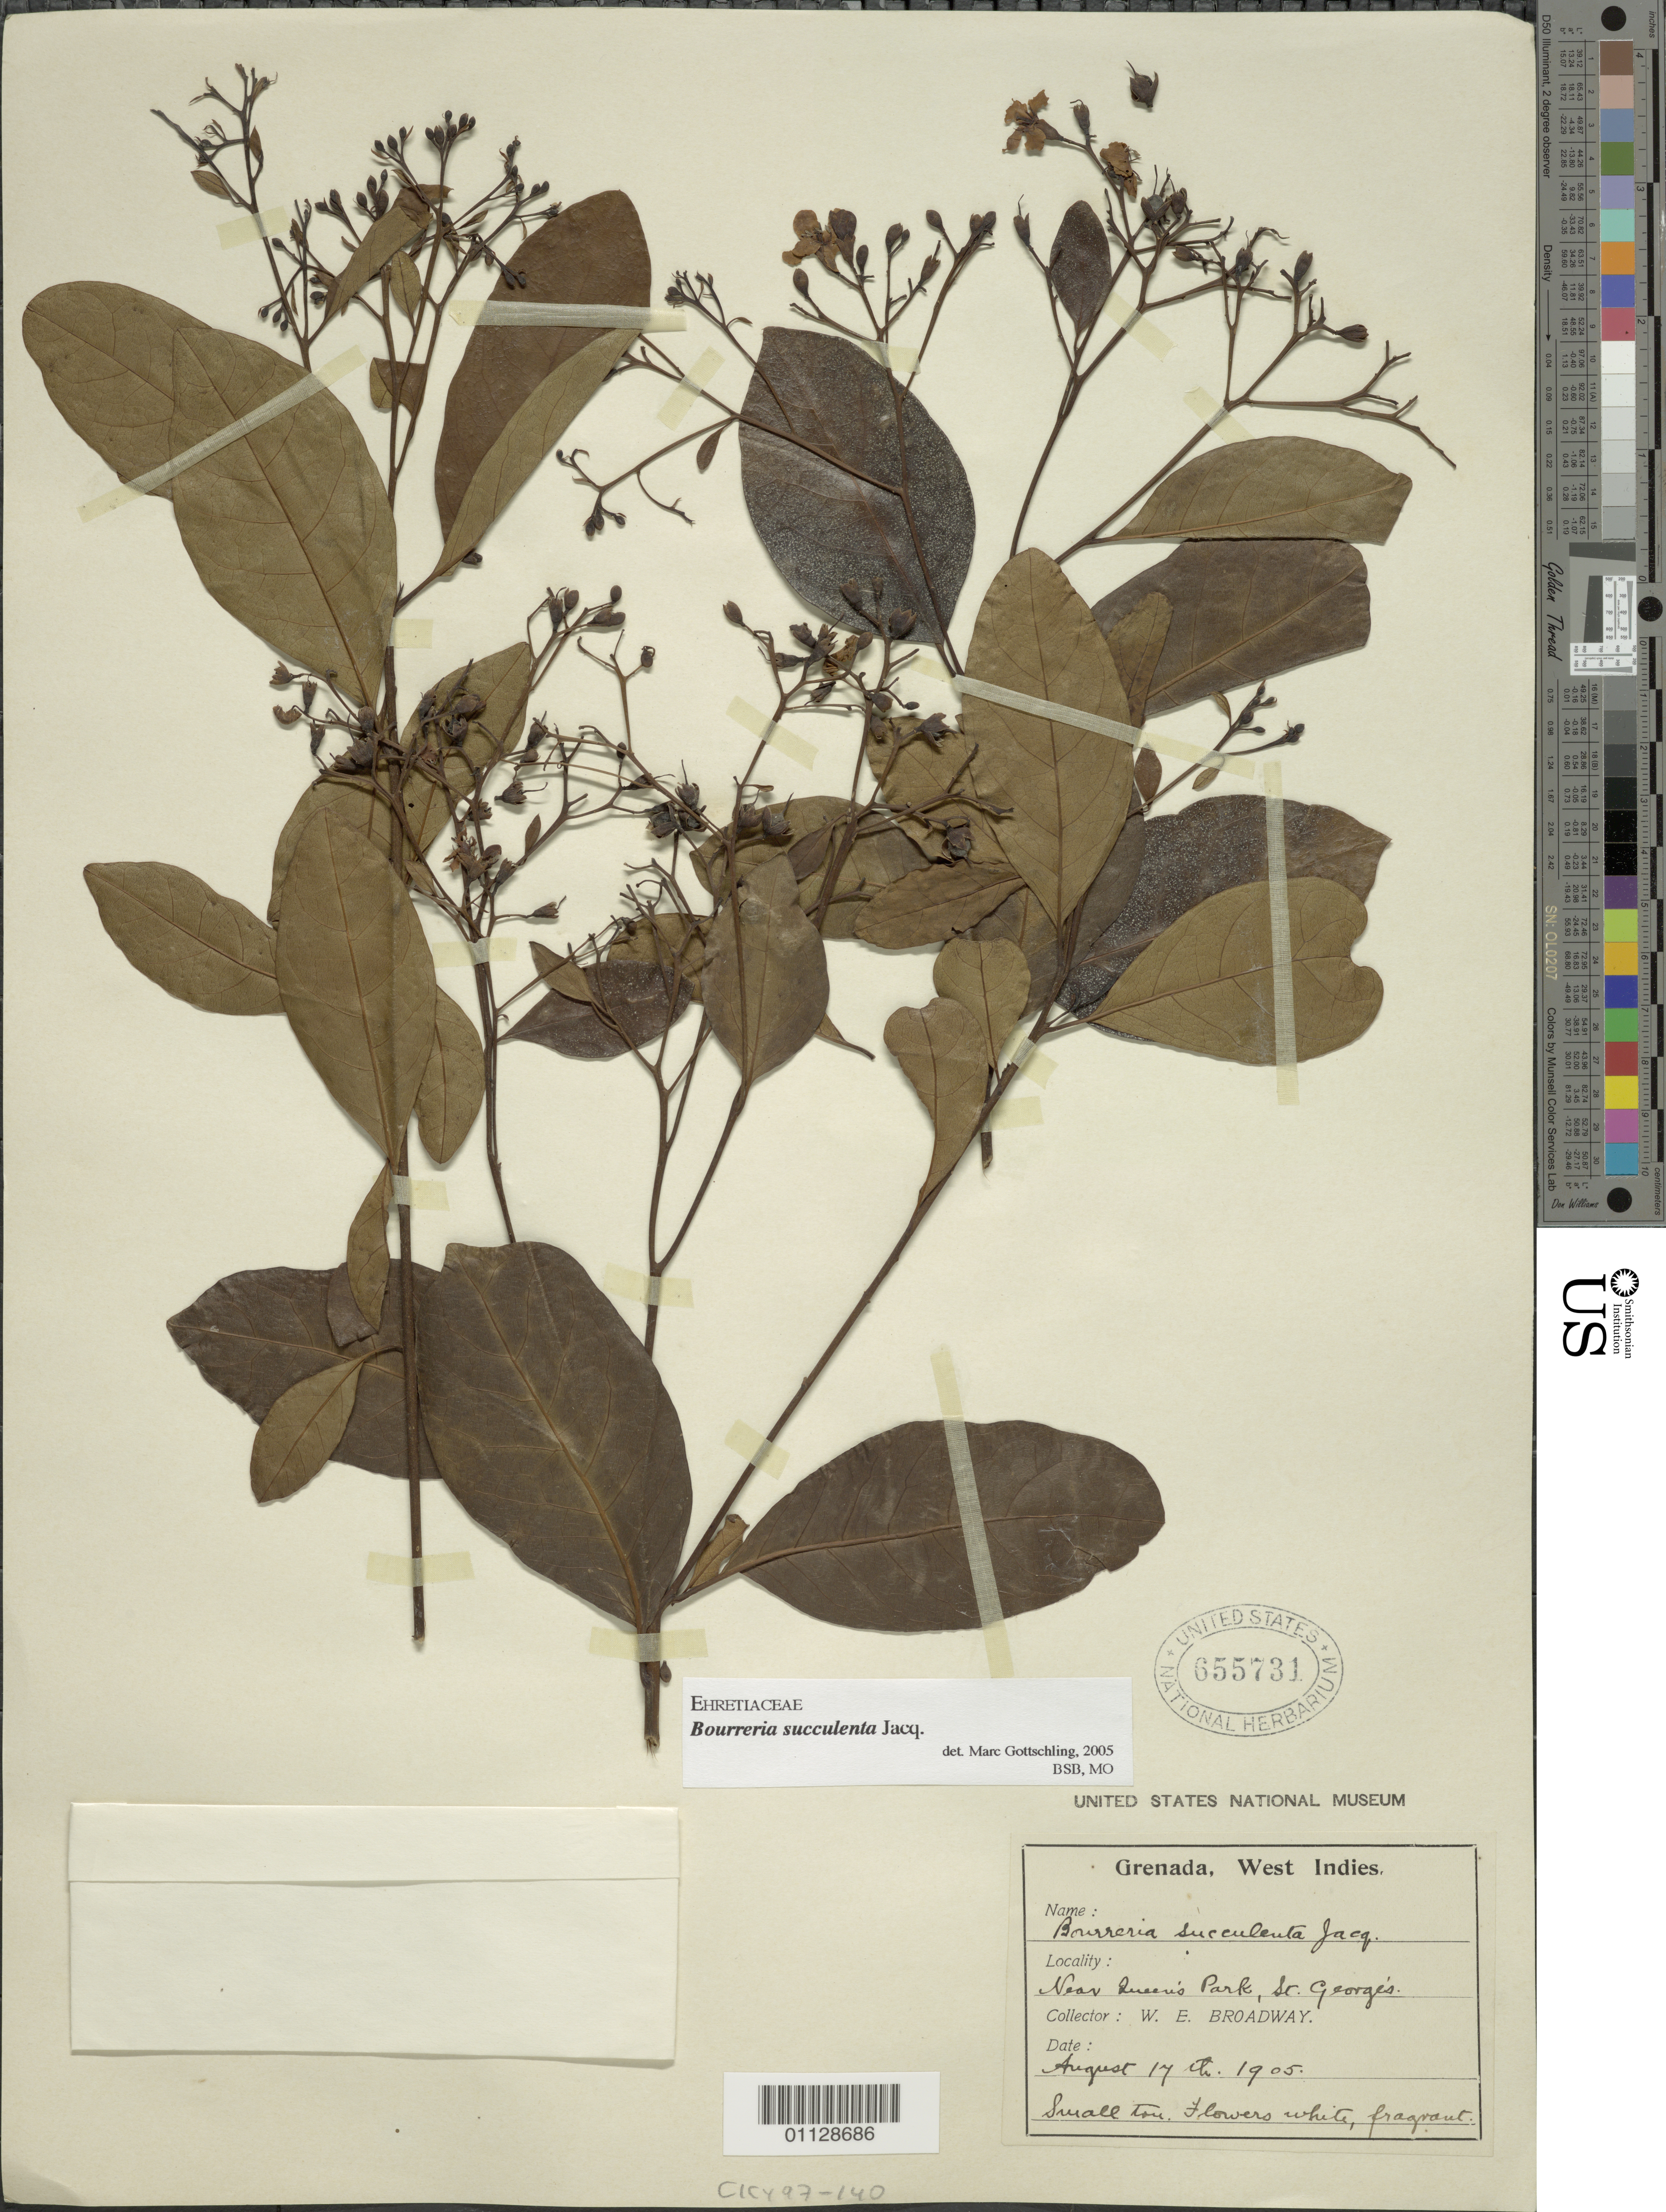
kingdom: Plantae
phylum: Tracheophyta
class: Magnoliopsida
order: Boraginales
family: Ehretiaceae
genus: Bourreria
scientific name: Bourreria succulenta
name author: Jacq.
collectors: W. E. Broadway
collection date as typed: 17 Aug 1905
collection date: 1905-08-17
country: Grenada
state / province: Saint George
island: Grenada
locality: Near Queen's Park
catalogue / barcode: US 655731